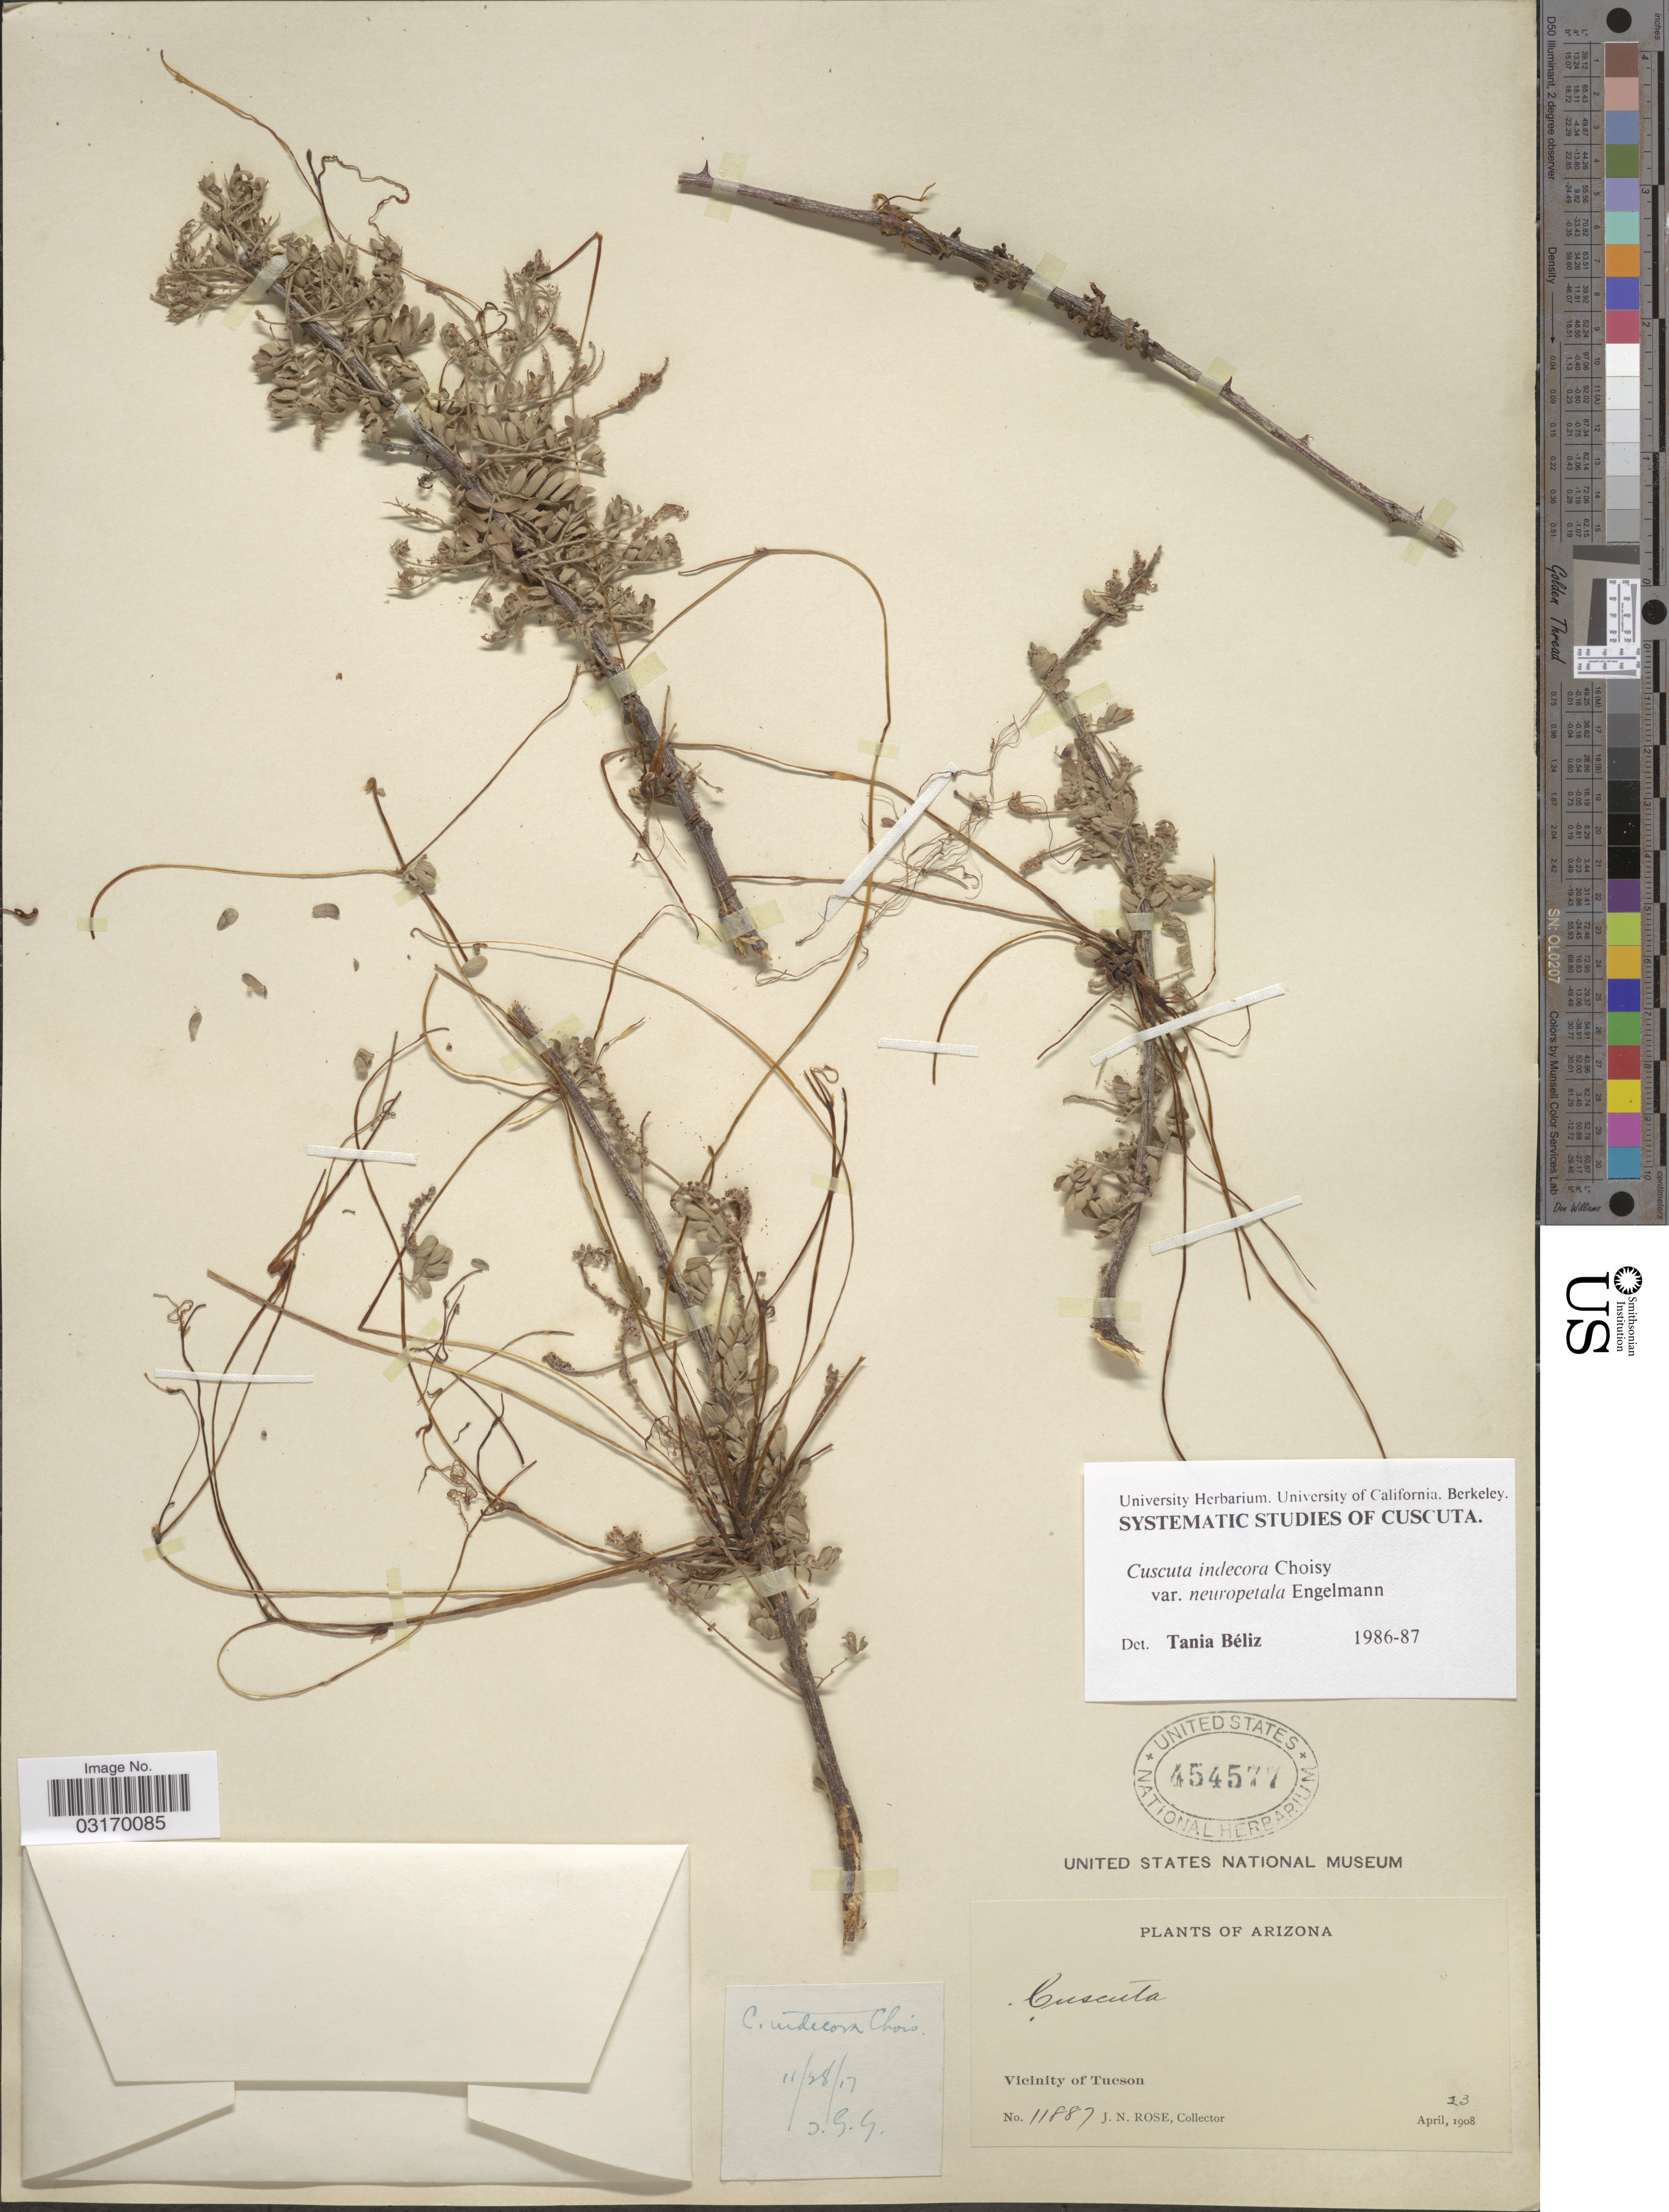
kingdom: Plantae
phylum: Tracheophyta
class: Magnoliopsida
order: Solanales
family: Convolvulaceae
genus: Cuscuta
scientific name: Cuscuta indecora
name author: Choisy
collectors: J. N. Rose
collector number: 11887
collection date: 1908-04-23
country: United States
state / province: Arizona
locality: Vicinity of Tucson.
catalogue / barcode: US 454577